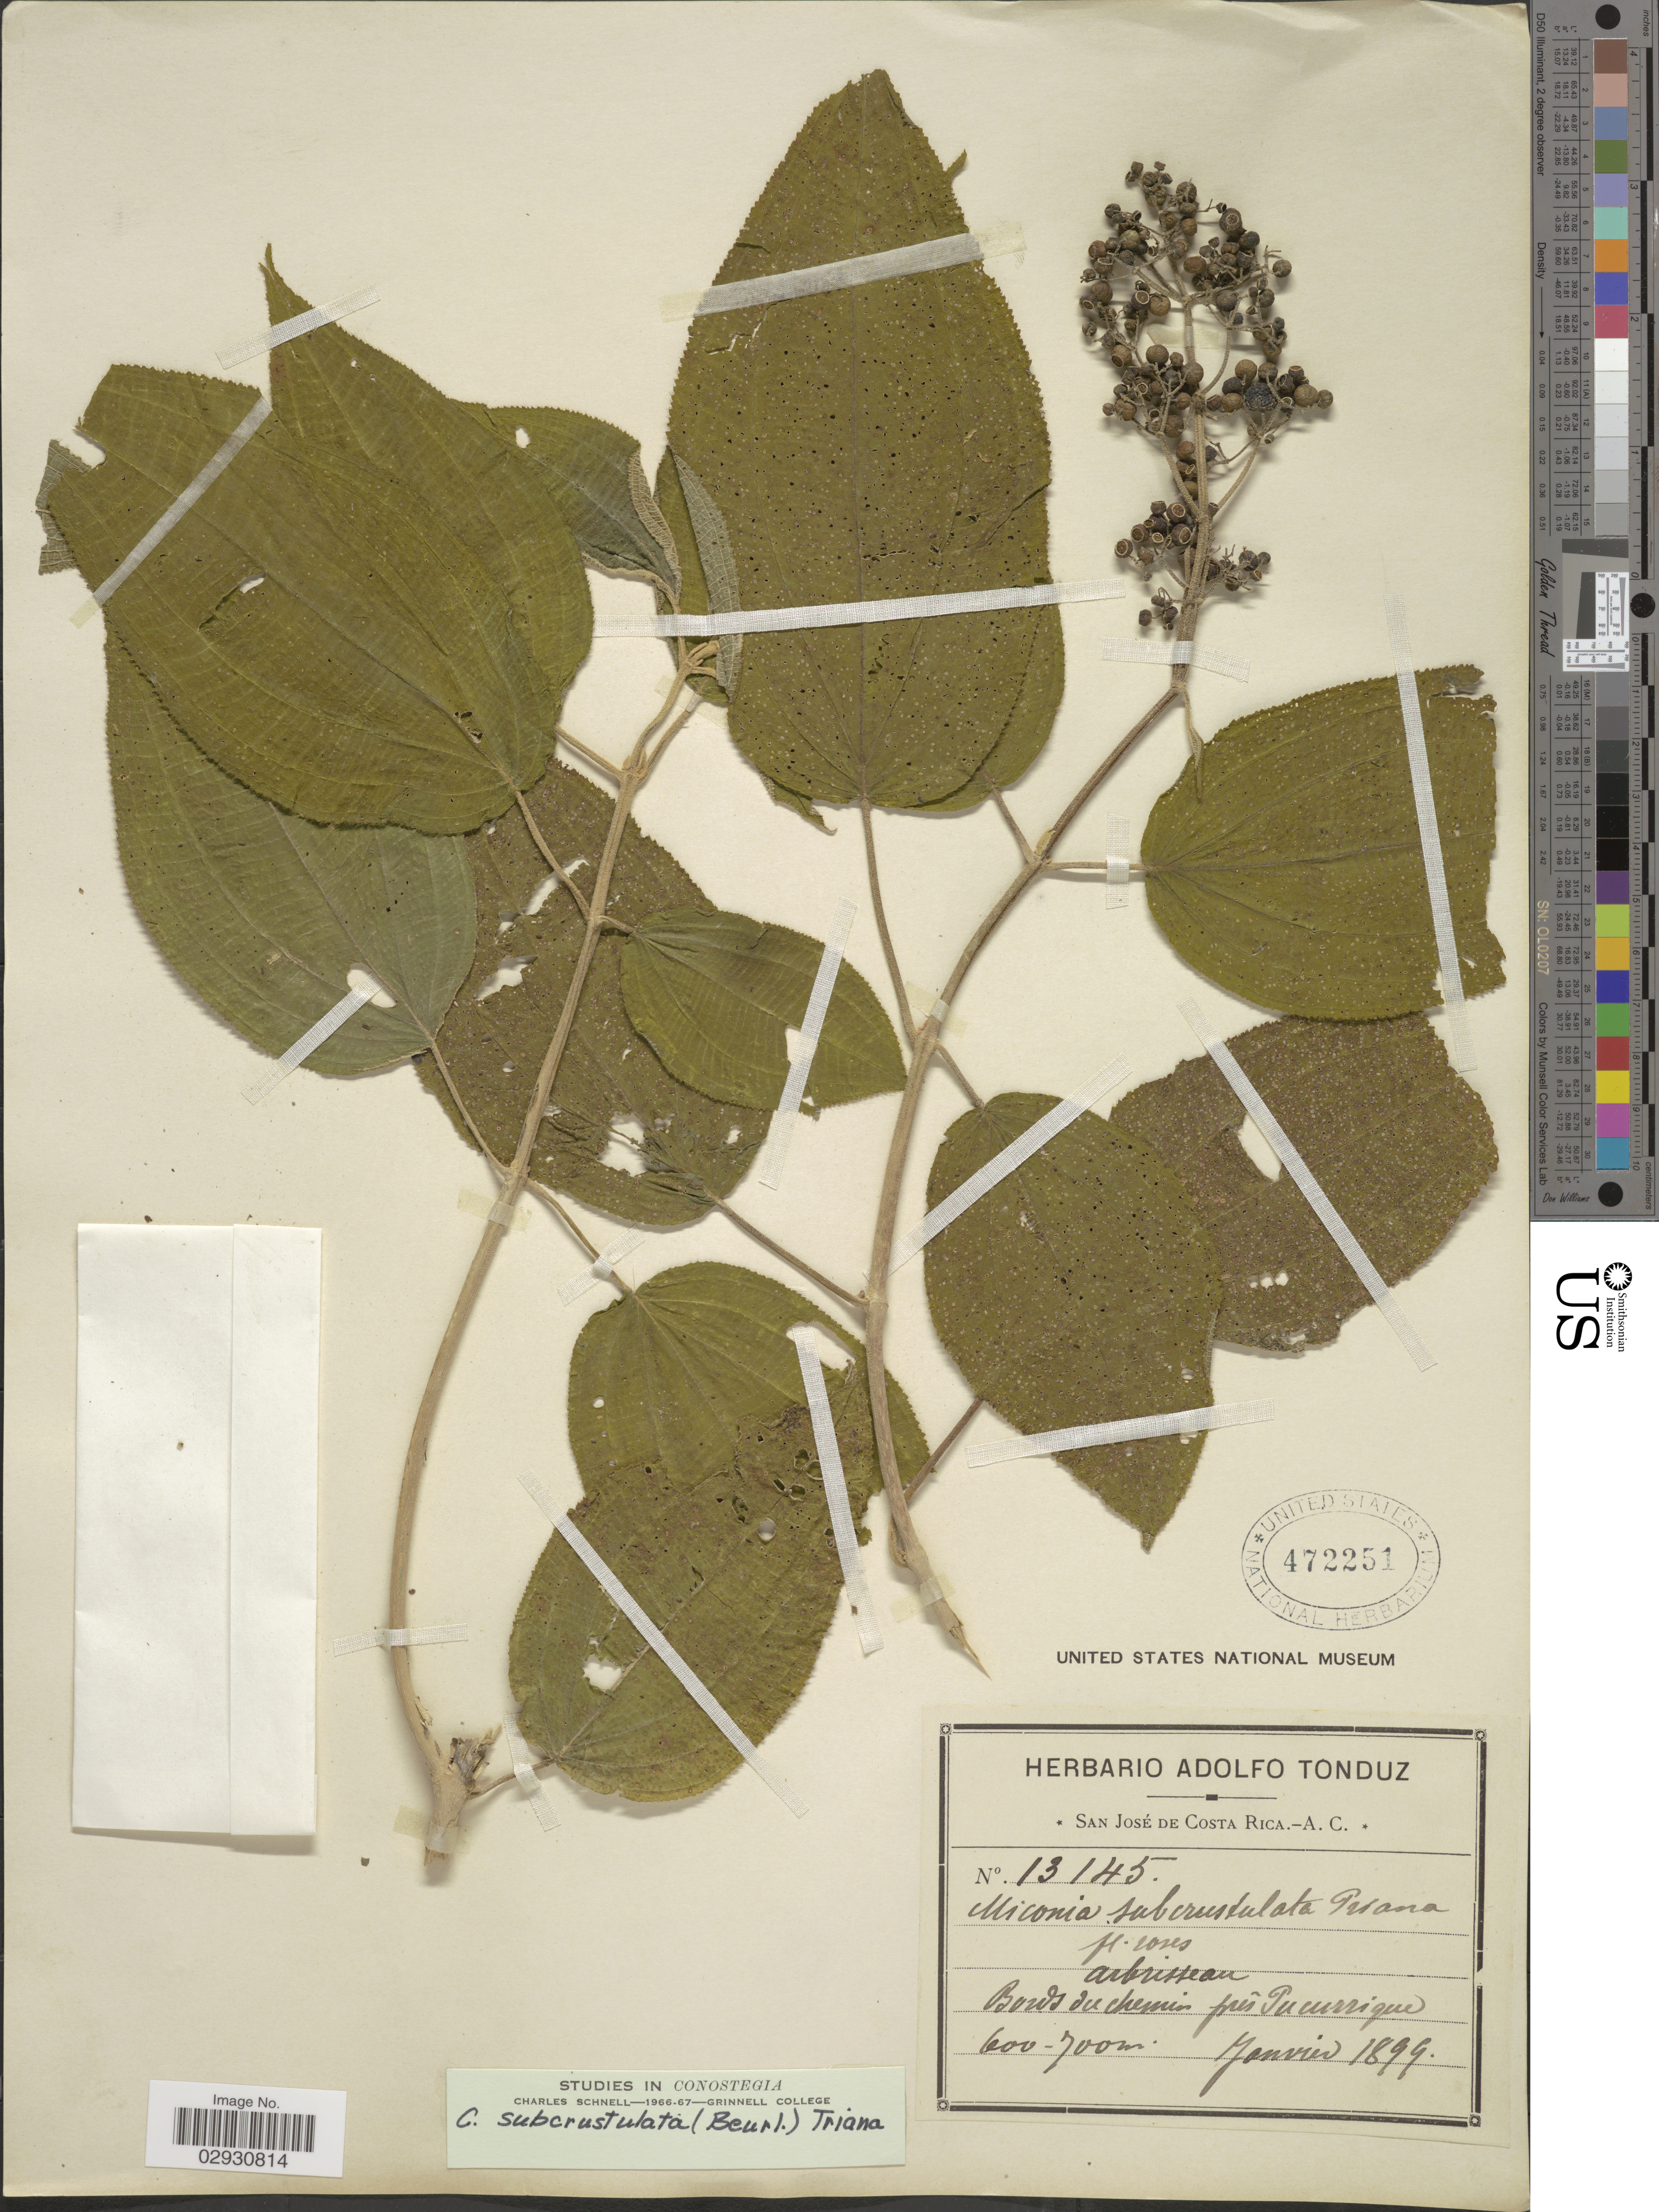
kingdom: Plantae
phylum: Tracheophyta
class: Magnoliopsida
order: Myrtales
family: Melastomataceae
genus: Conostegia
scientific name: Conostegia subcrustulata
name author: (Beurl.) Triana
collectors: ex Herb. Adolfo Tonduz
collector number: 13145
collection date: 1899-01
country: Costa Rica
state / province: San José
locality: Bords du chemin prés Tucurrique.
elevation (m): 600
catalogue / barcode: US 472251